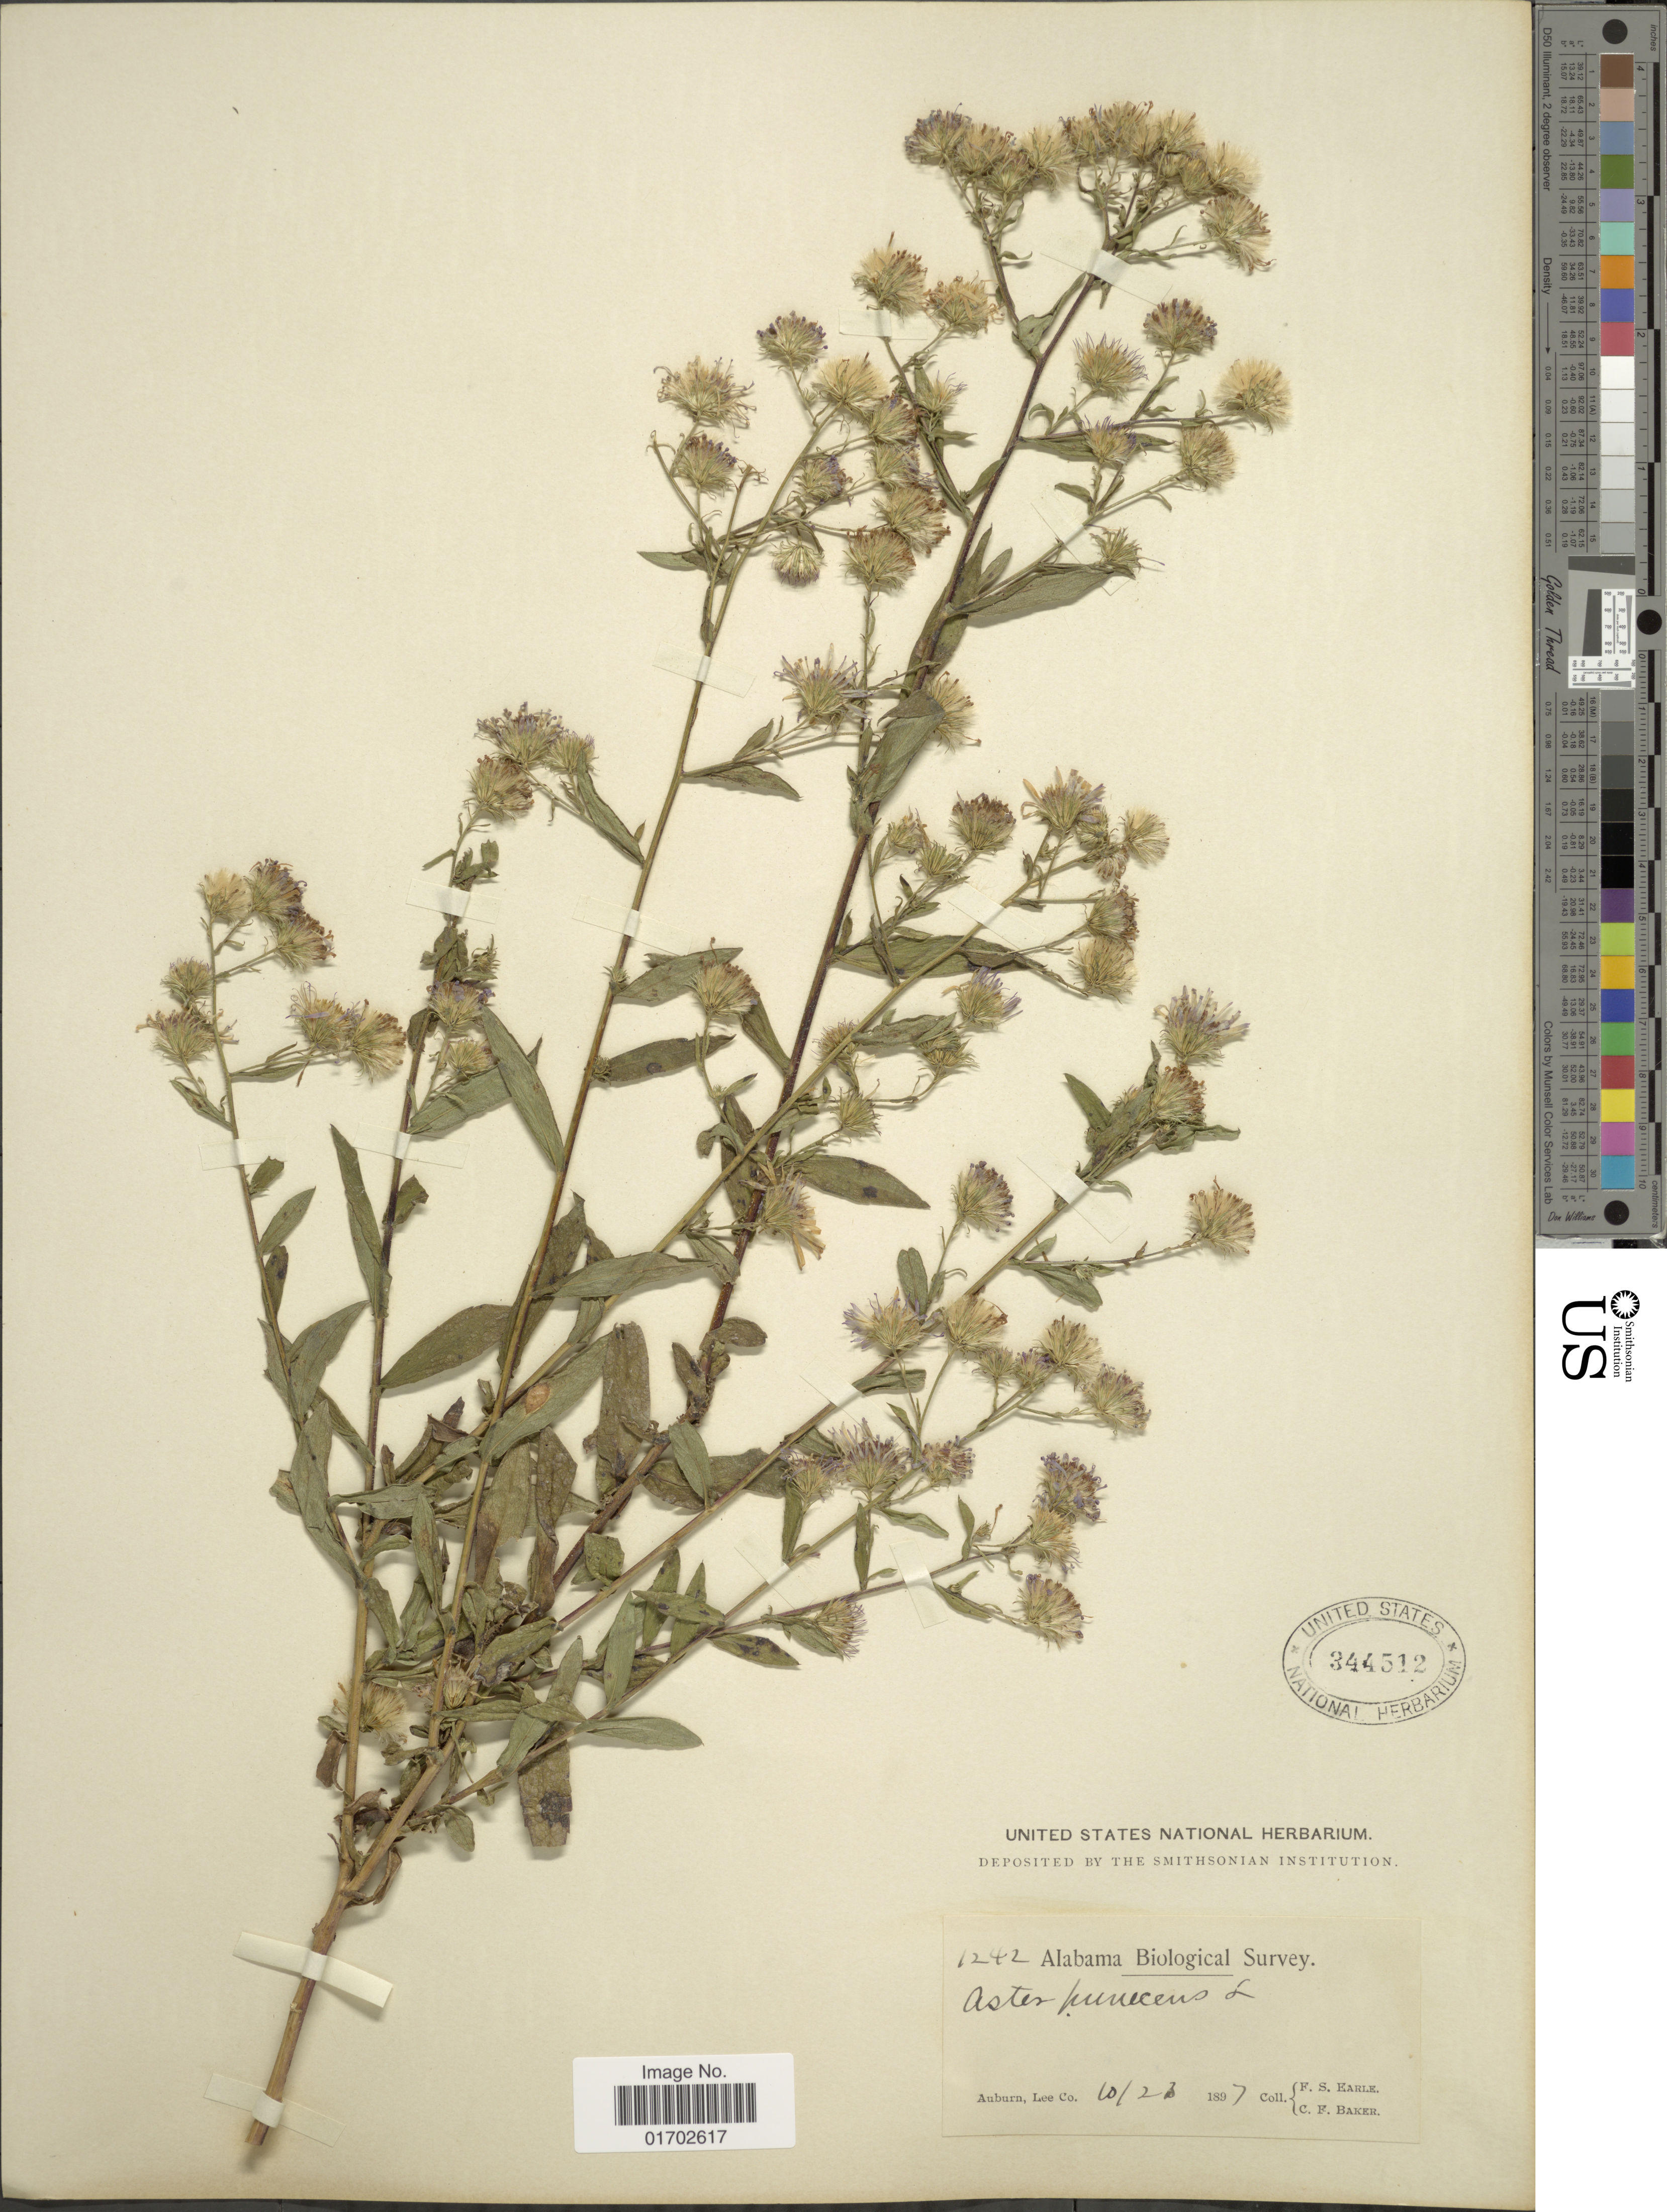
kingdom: Plantae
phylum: Tracheophyta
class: Magnoliopsida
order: Asterales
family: Asteraceae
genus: Symphyotrichum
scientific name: Symphyotrichum puniceum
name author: (L.) Á. Löve & D. Löve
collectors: F. S. Earle & C. F. Baker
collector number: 1242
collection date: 1897-10-27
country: United States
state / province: Alabama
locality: Auburn, Lee Co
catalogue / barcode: US 344512